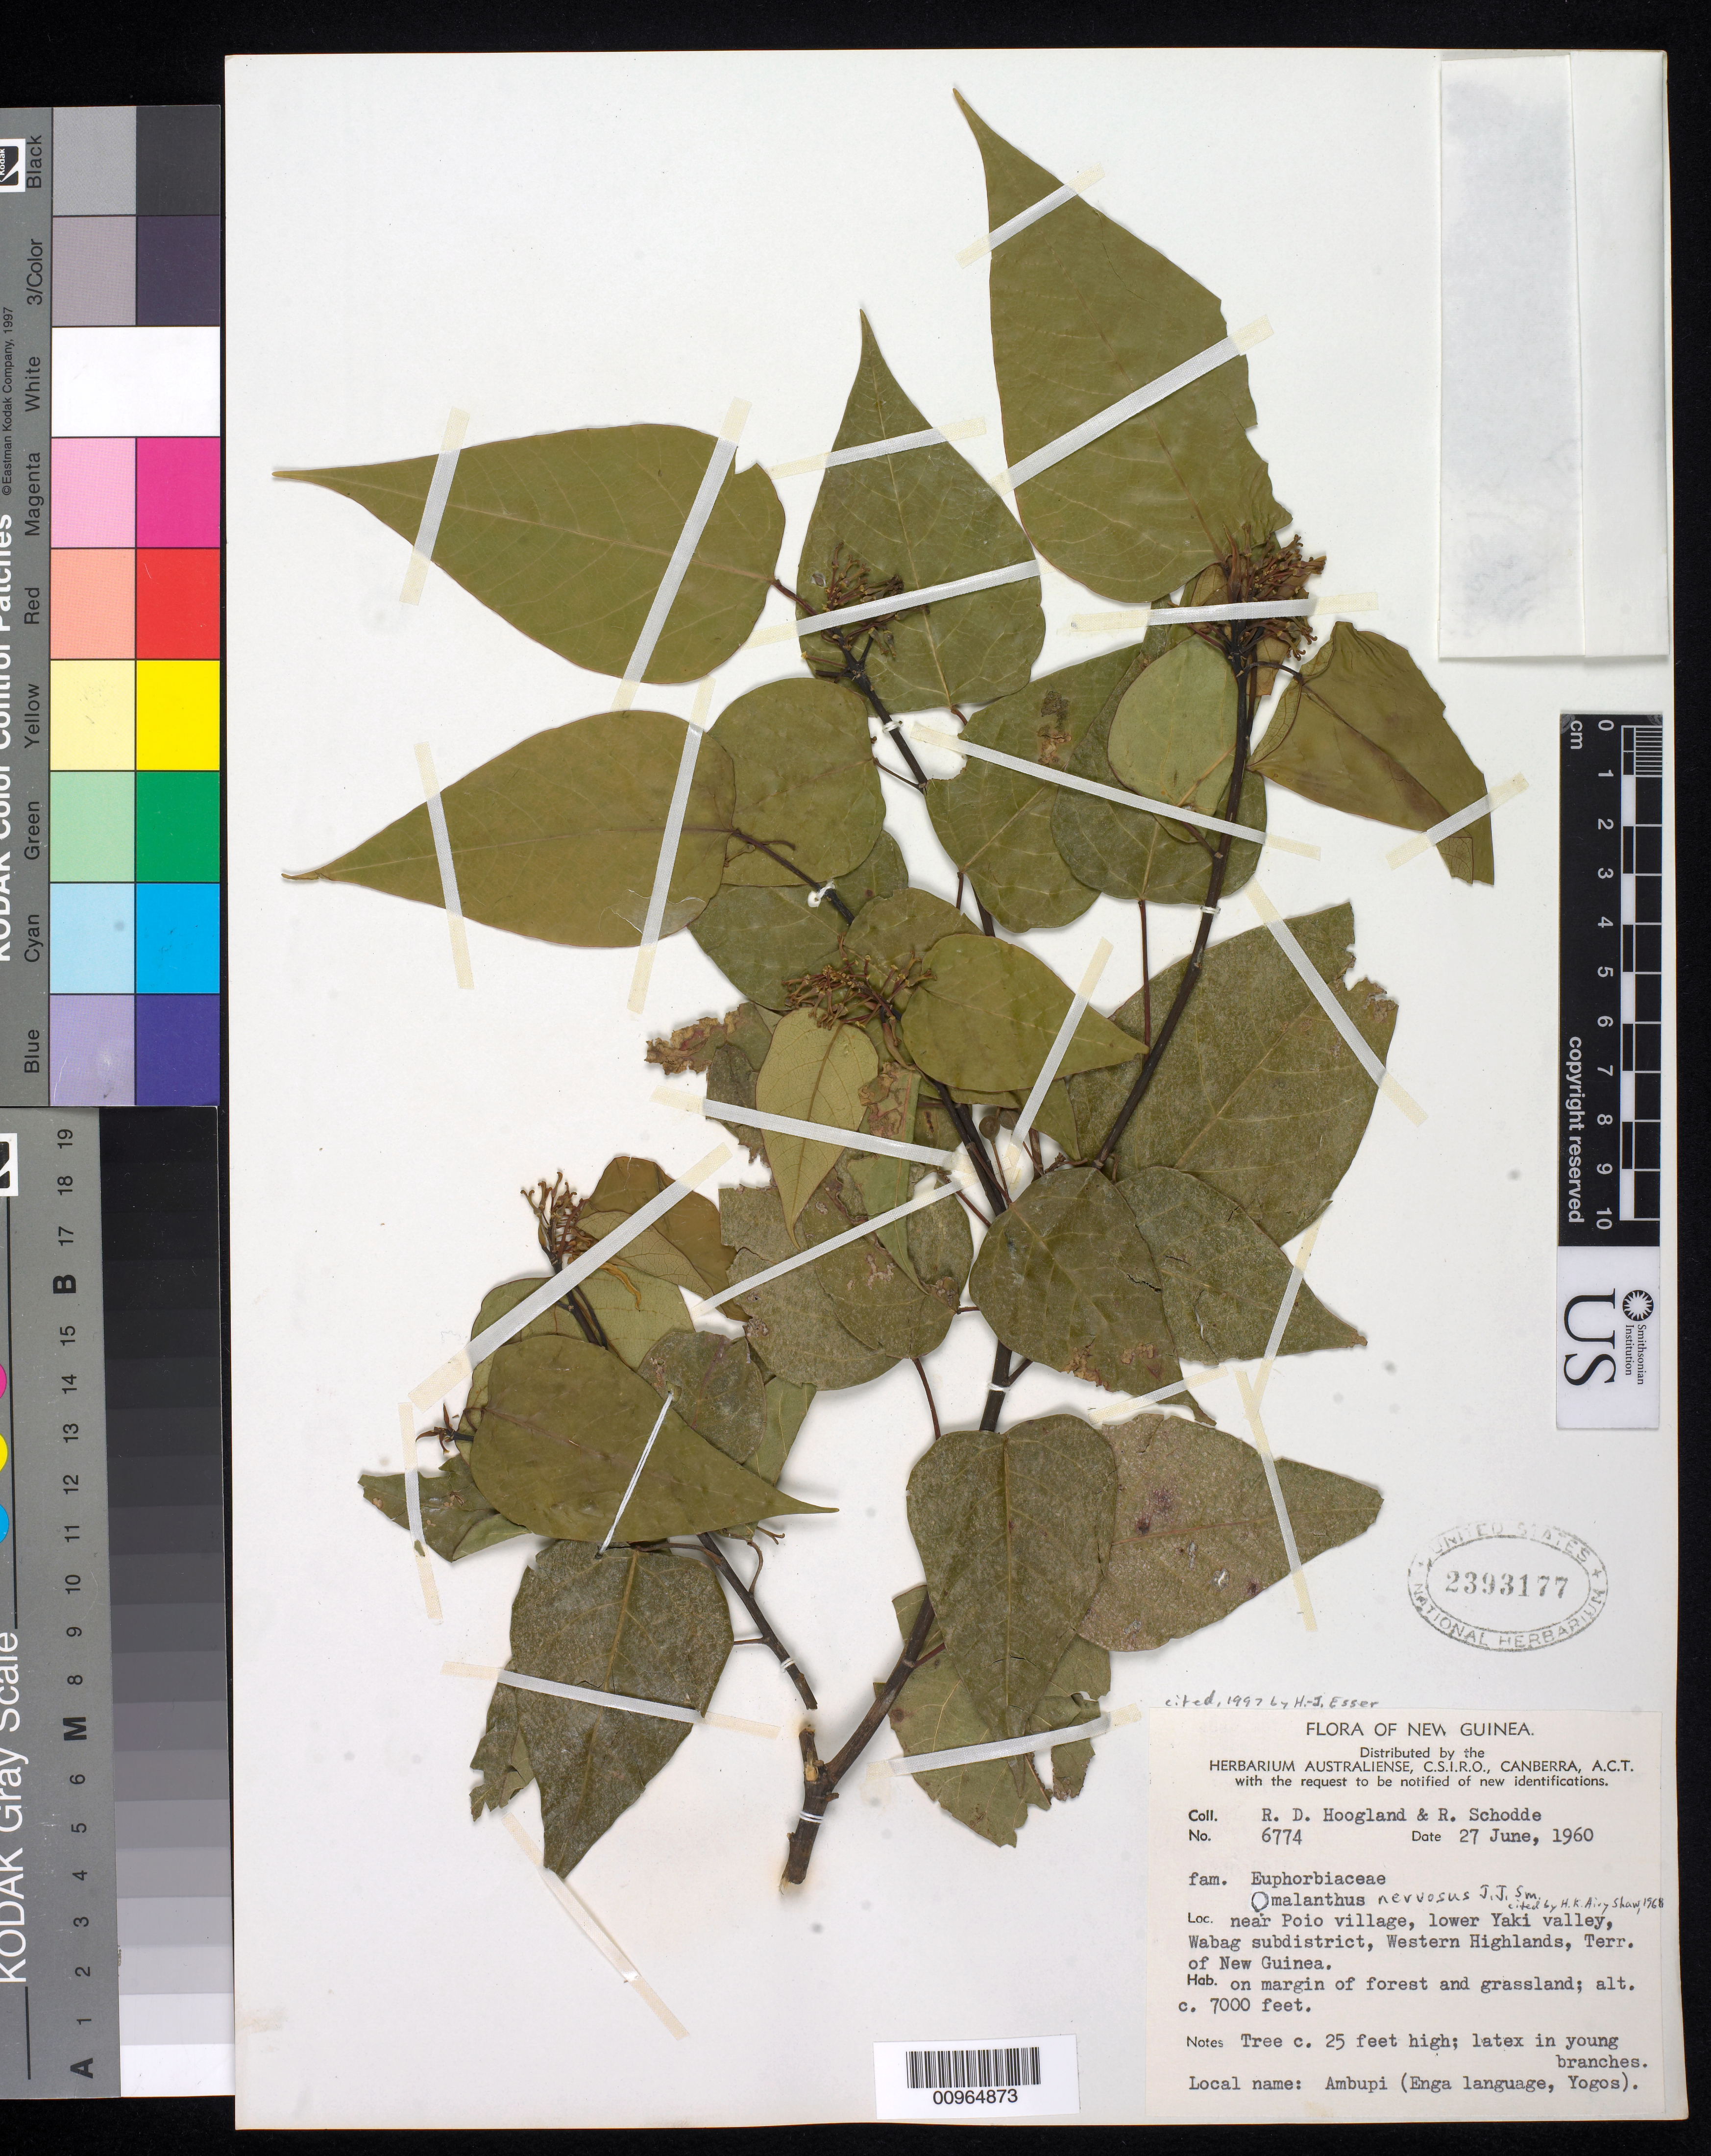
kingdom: Plantae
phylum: Tracheophyta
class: Magnoliopsida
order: Malpighiales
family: Euphorbiaceae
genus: Homalanthus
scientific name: Homalanthus nervosus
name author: J.J. Sm.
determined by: Shaw, A.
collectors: R. D. Hoogland & R. Schodde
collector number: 6774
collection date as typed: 27 Jun 1960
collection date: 1960-06-27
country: Papua New Guinea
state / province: Enga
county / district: Wabag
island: New Guinea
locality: near Poio village, lower Yaki valley. On margin of forest and grassland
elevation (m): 2134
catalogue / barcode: US 2393177